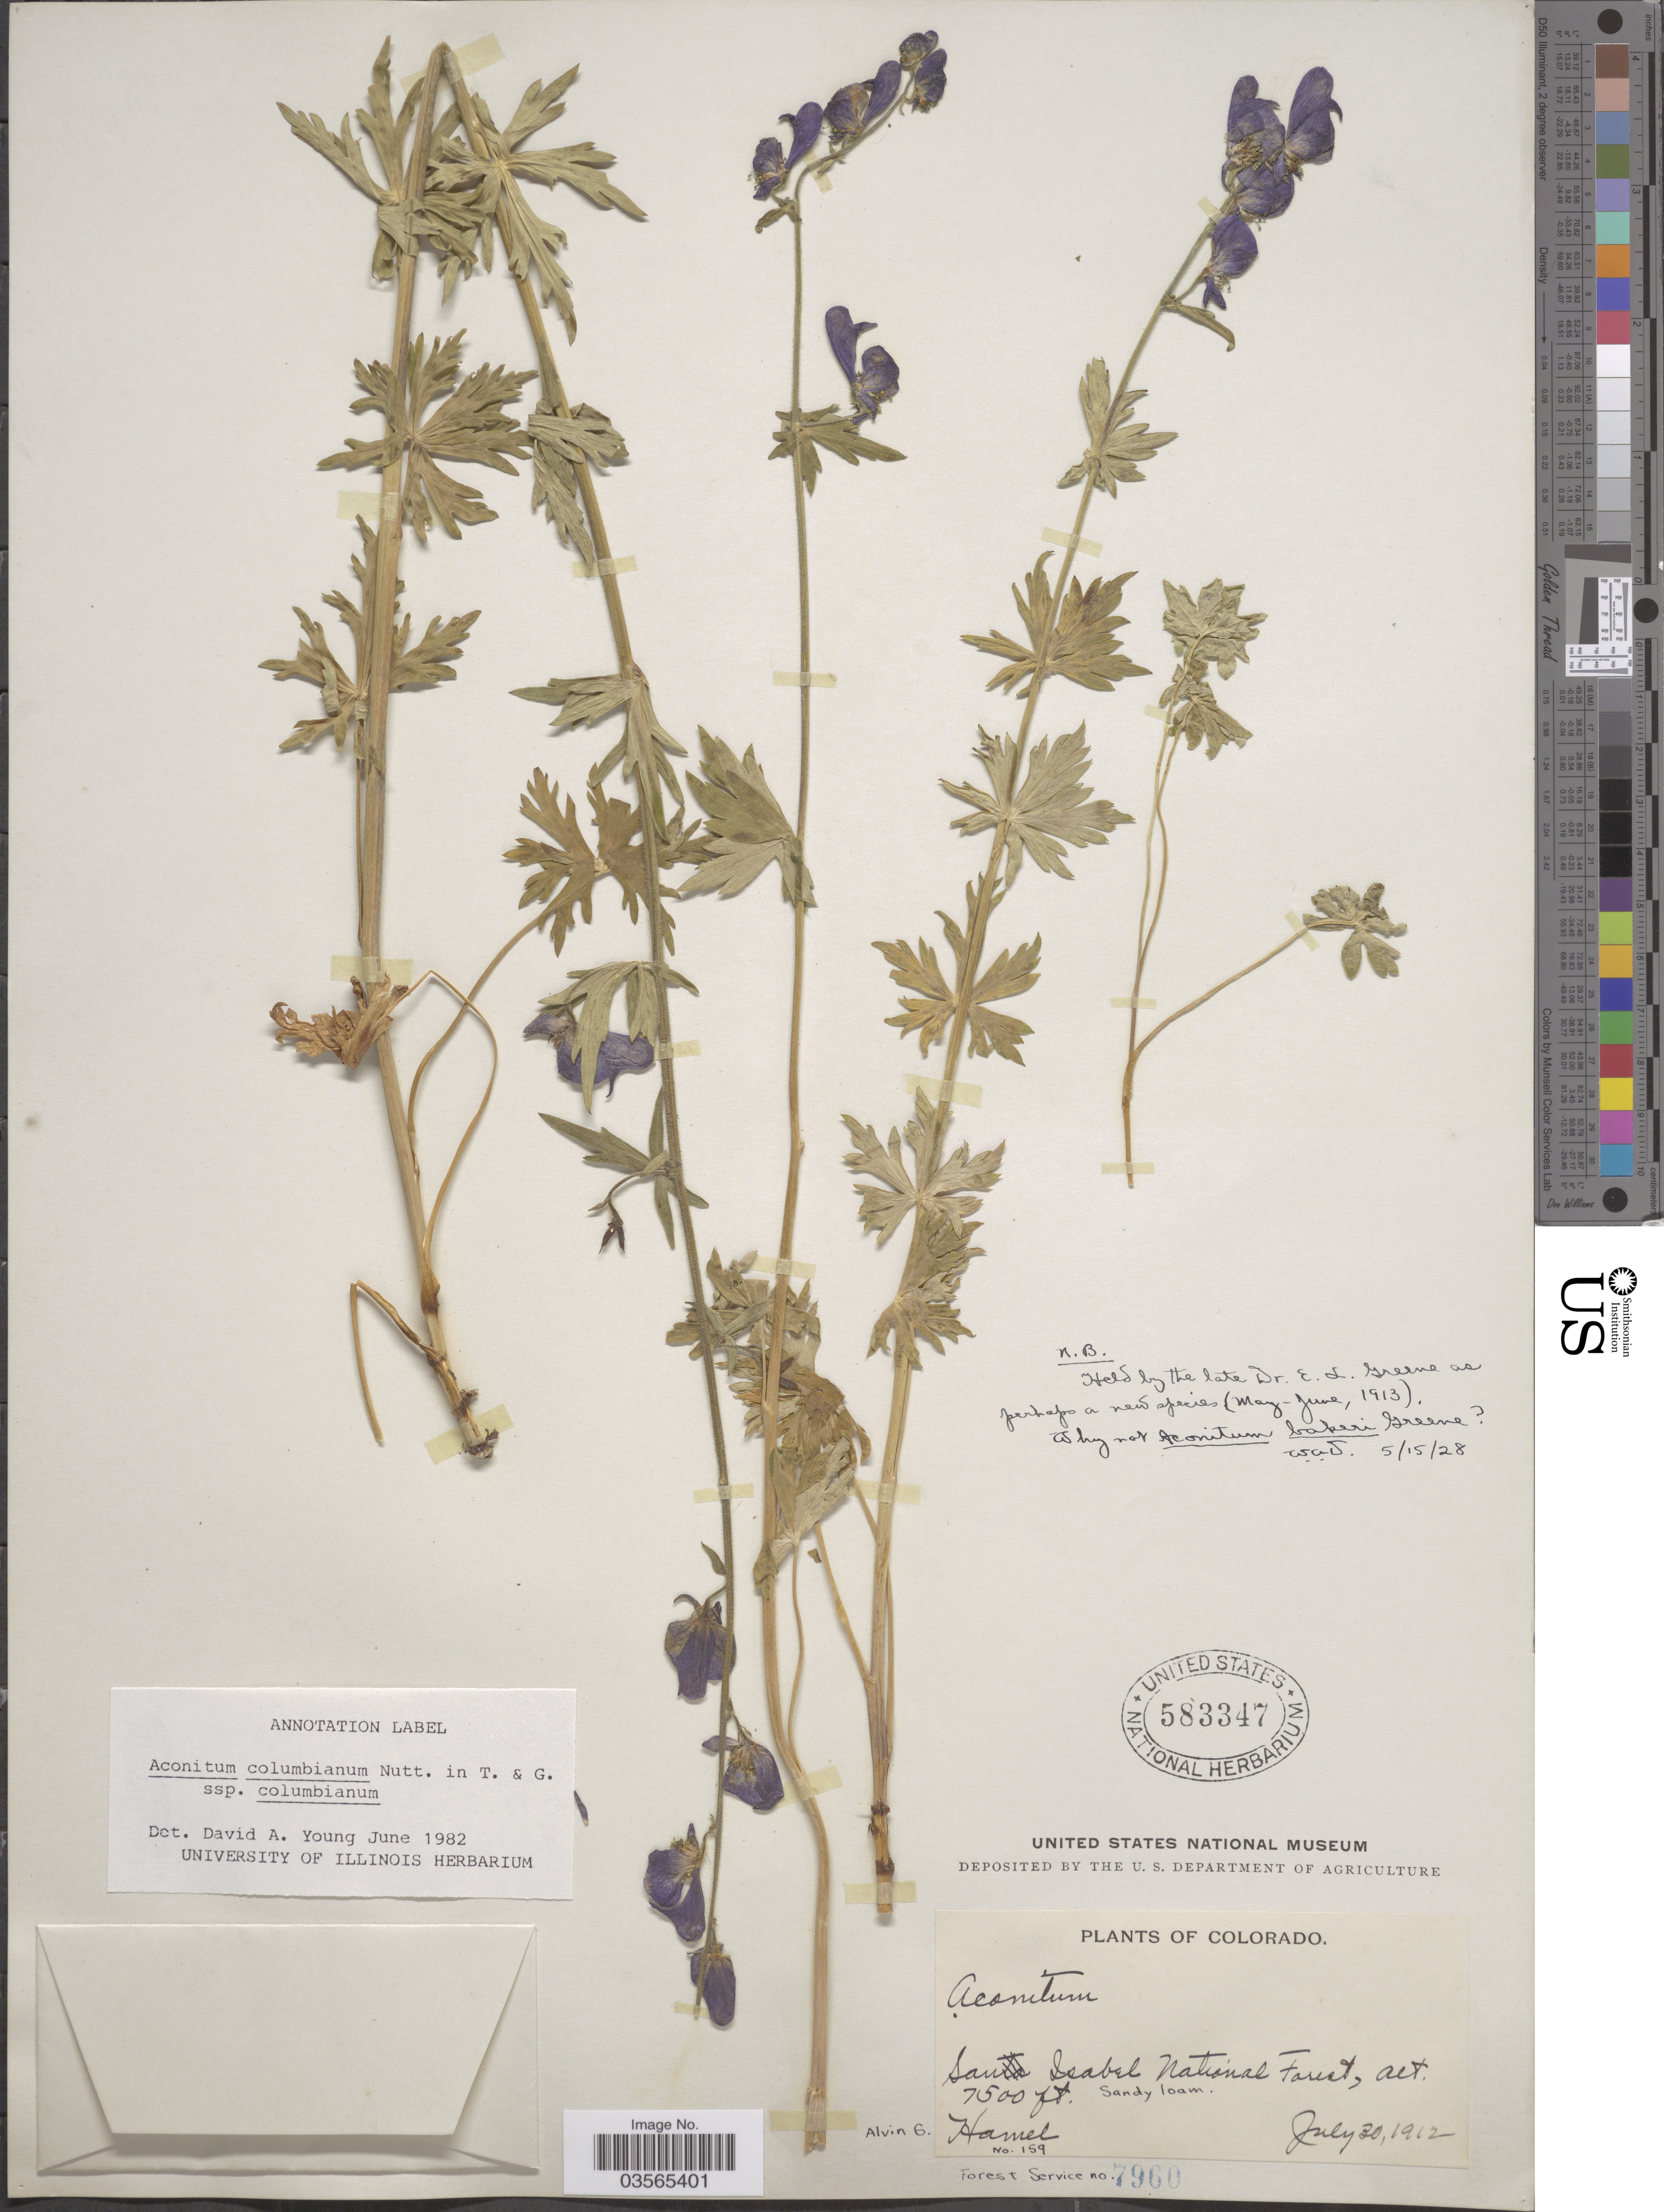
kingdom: Plantae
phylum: Tracheophyta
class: Magnoliopsida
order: Ranunculales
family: Ranunculaceae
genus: Aconitum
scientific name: Aconitum columbianum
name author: Nutt.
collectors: A. Hamel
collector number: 159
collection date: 1912-07-30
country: United States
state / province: Colorado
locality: San Isabel National Forest.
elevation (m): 2286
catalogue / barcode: US 583347